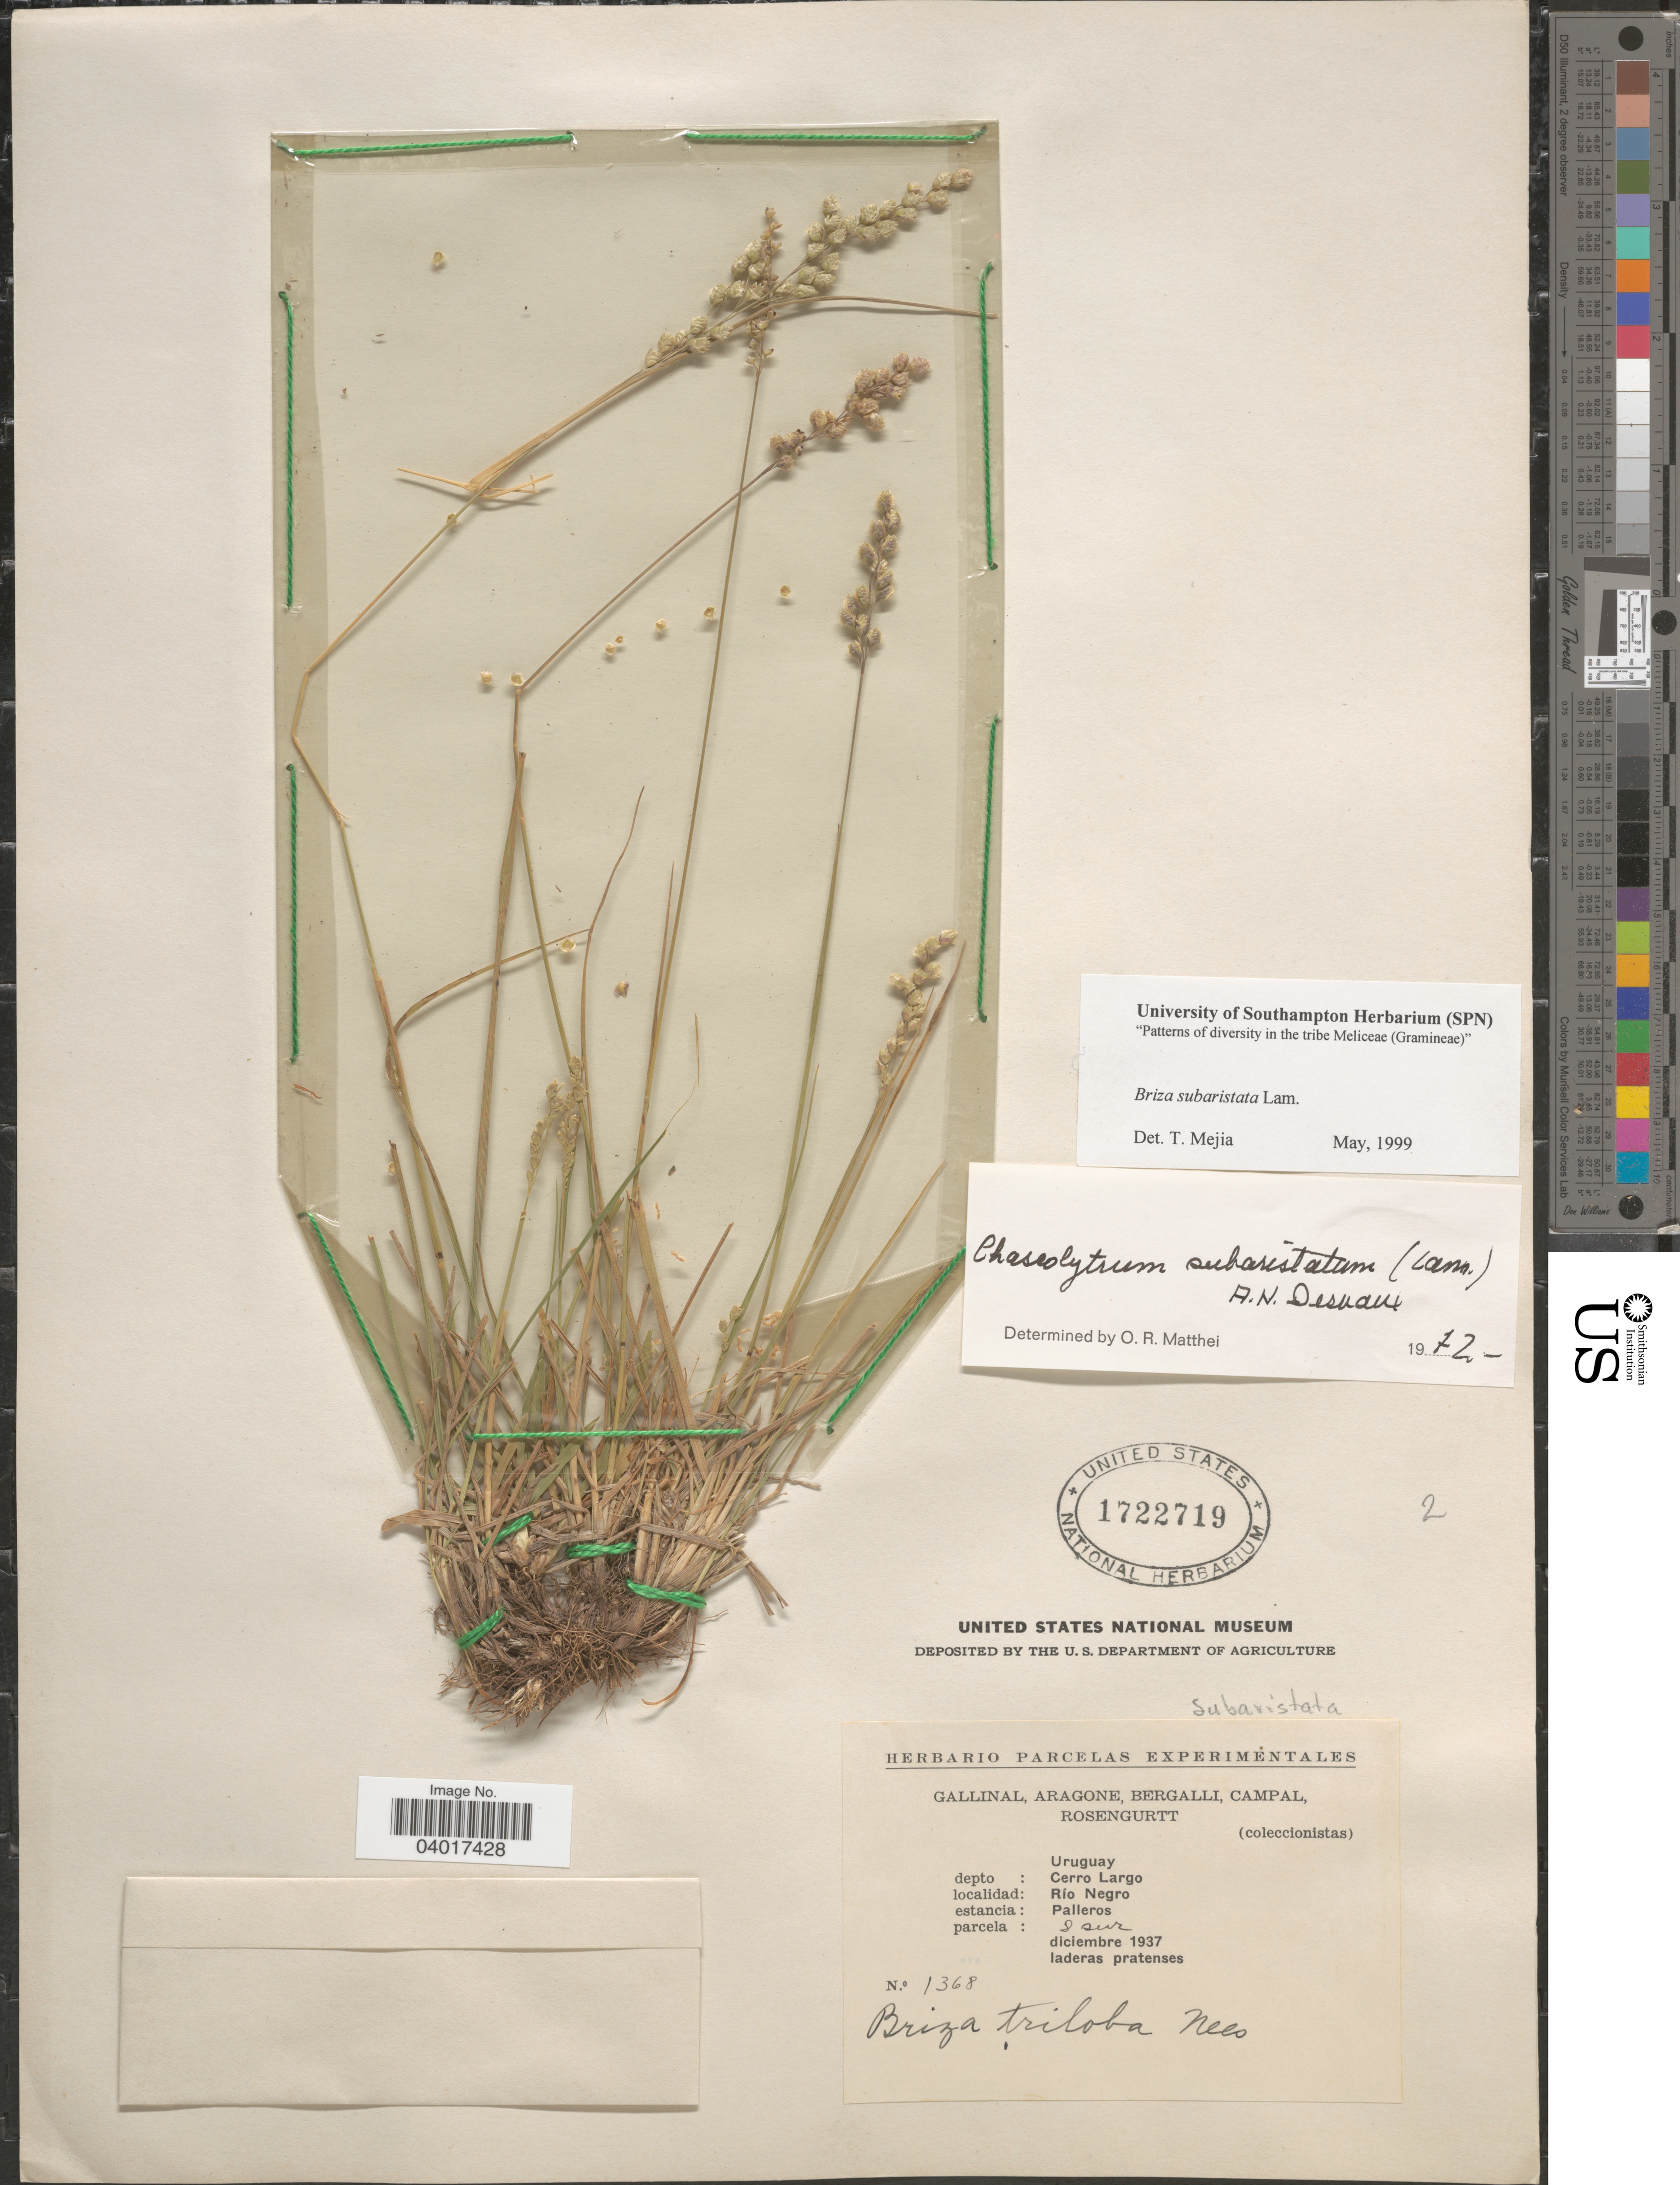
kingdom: Plantae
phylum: Tracheophyta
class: Liliopsida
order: Poales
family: Poaceae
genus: Chascolytrum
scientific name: Chascolytrum subaristatum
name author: (Lam.) Desv.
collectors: -. Gallinal, -- Aragone, -- Bergalli, -- Campal & Rosengurtt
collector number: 1368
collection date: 1937-10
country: Uruguay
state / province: Cerro Largo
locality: Depto: Cerro Largo. Río Negro. Estancia: Palleros. Parcela: 8 sur.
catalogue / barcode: US 1722719